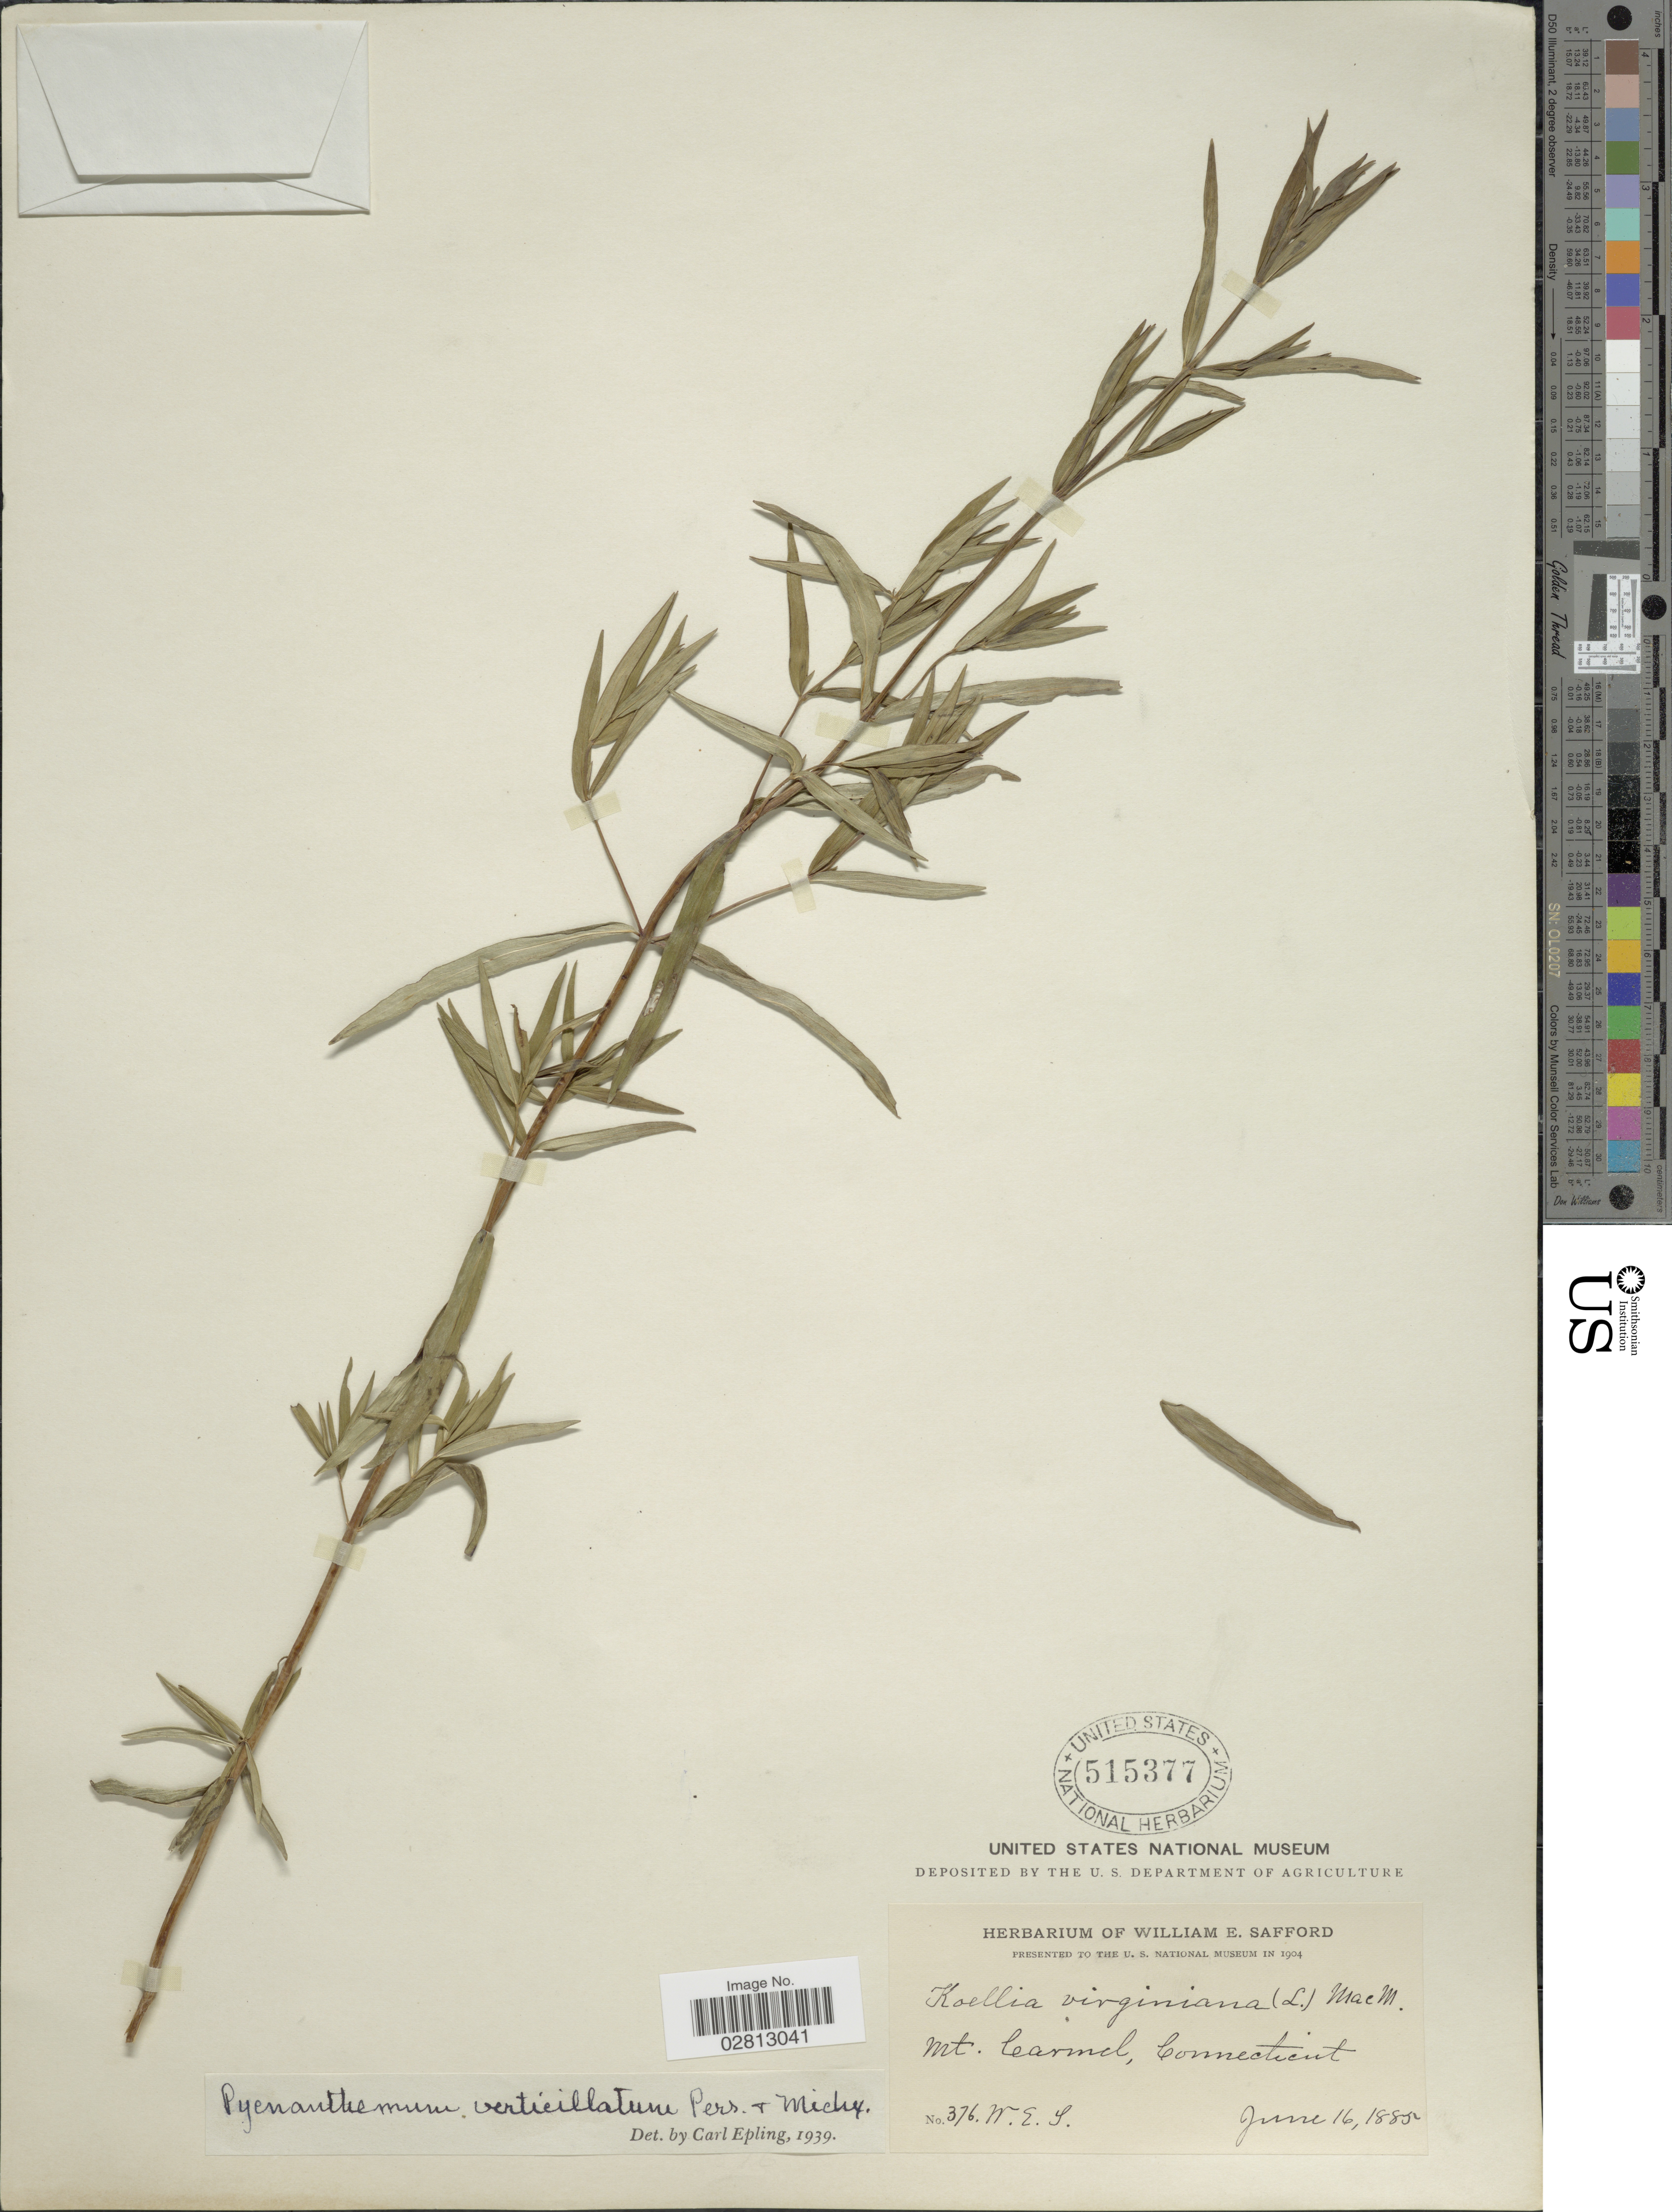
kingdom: Plantae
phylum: Tracheophyta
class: Magnoliopsida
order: Lamiales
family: Lamiaceae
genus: Pycnanthemum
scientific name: Pycnanthemum verticillatum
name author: (Michx.) Pers.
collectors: W. E. Safford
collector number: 376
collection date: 1885-06-16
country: United States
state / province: Connecticut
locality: Mt. Carmel.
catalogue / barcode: US 515377